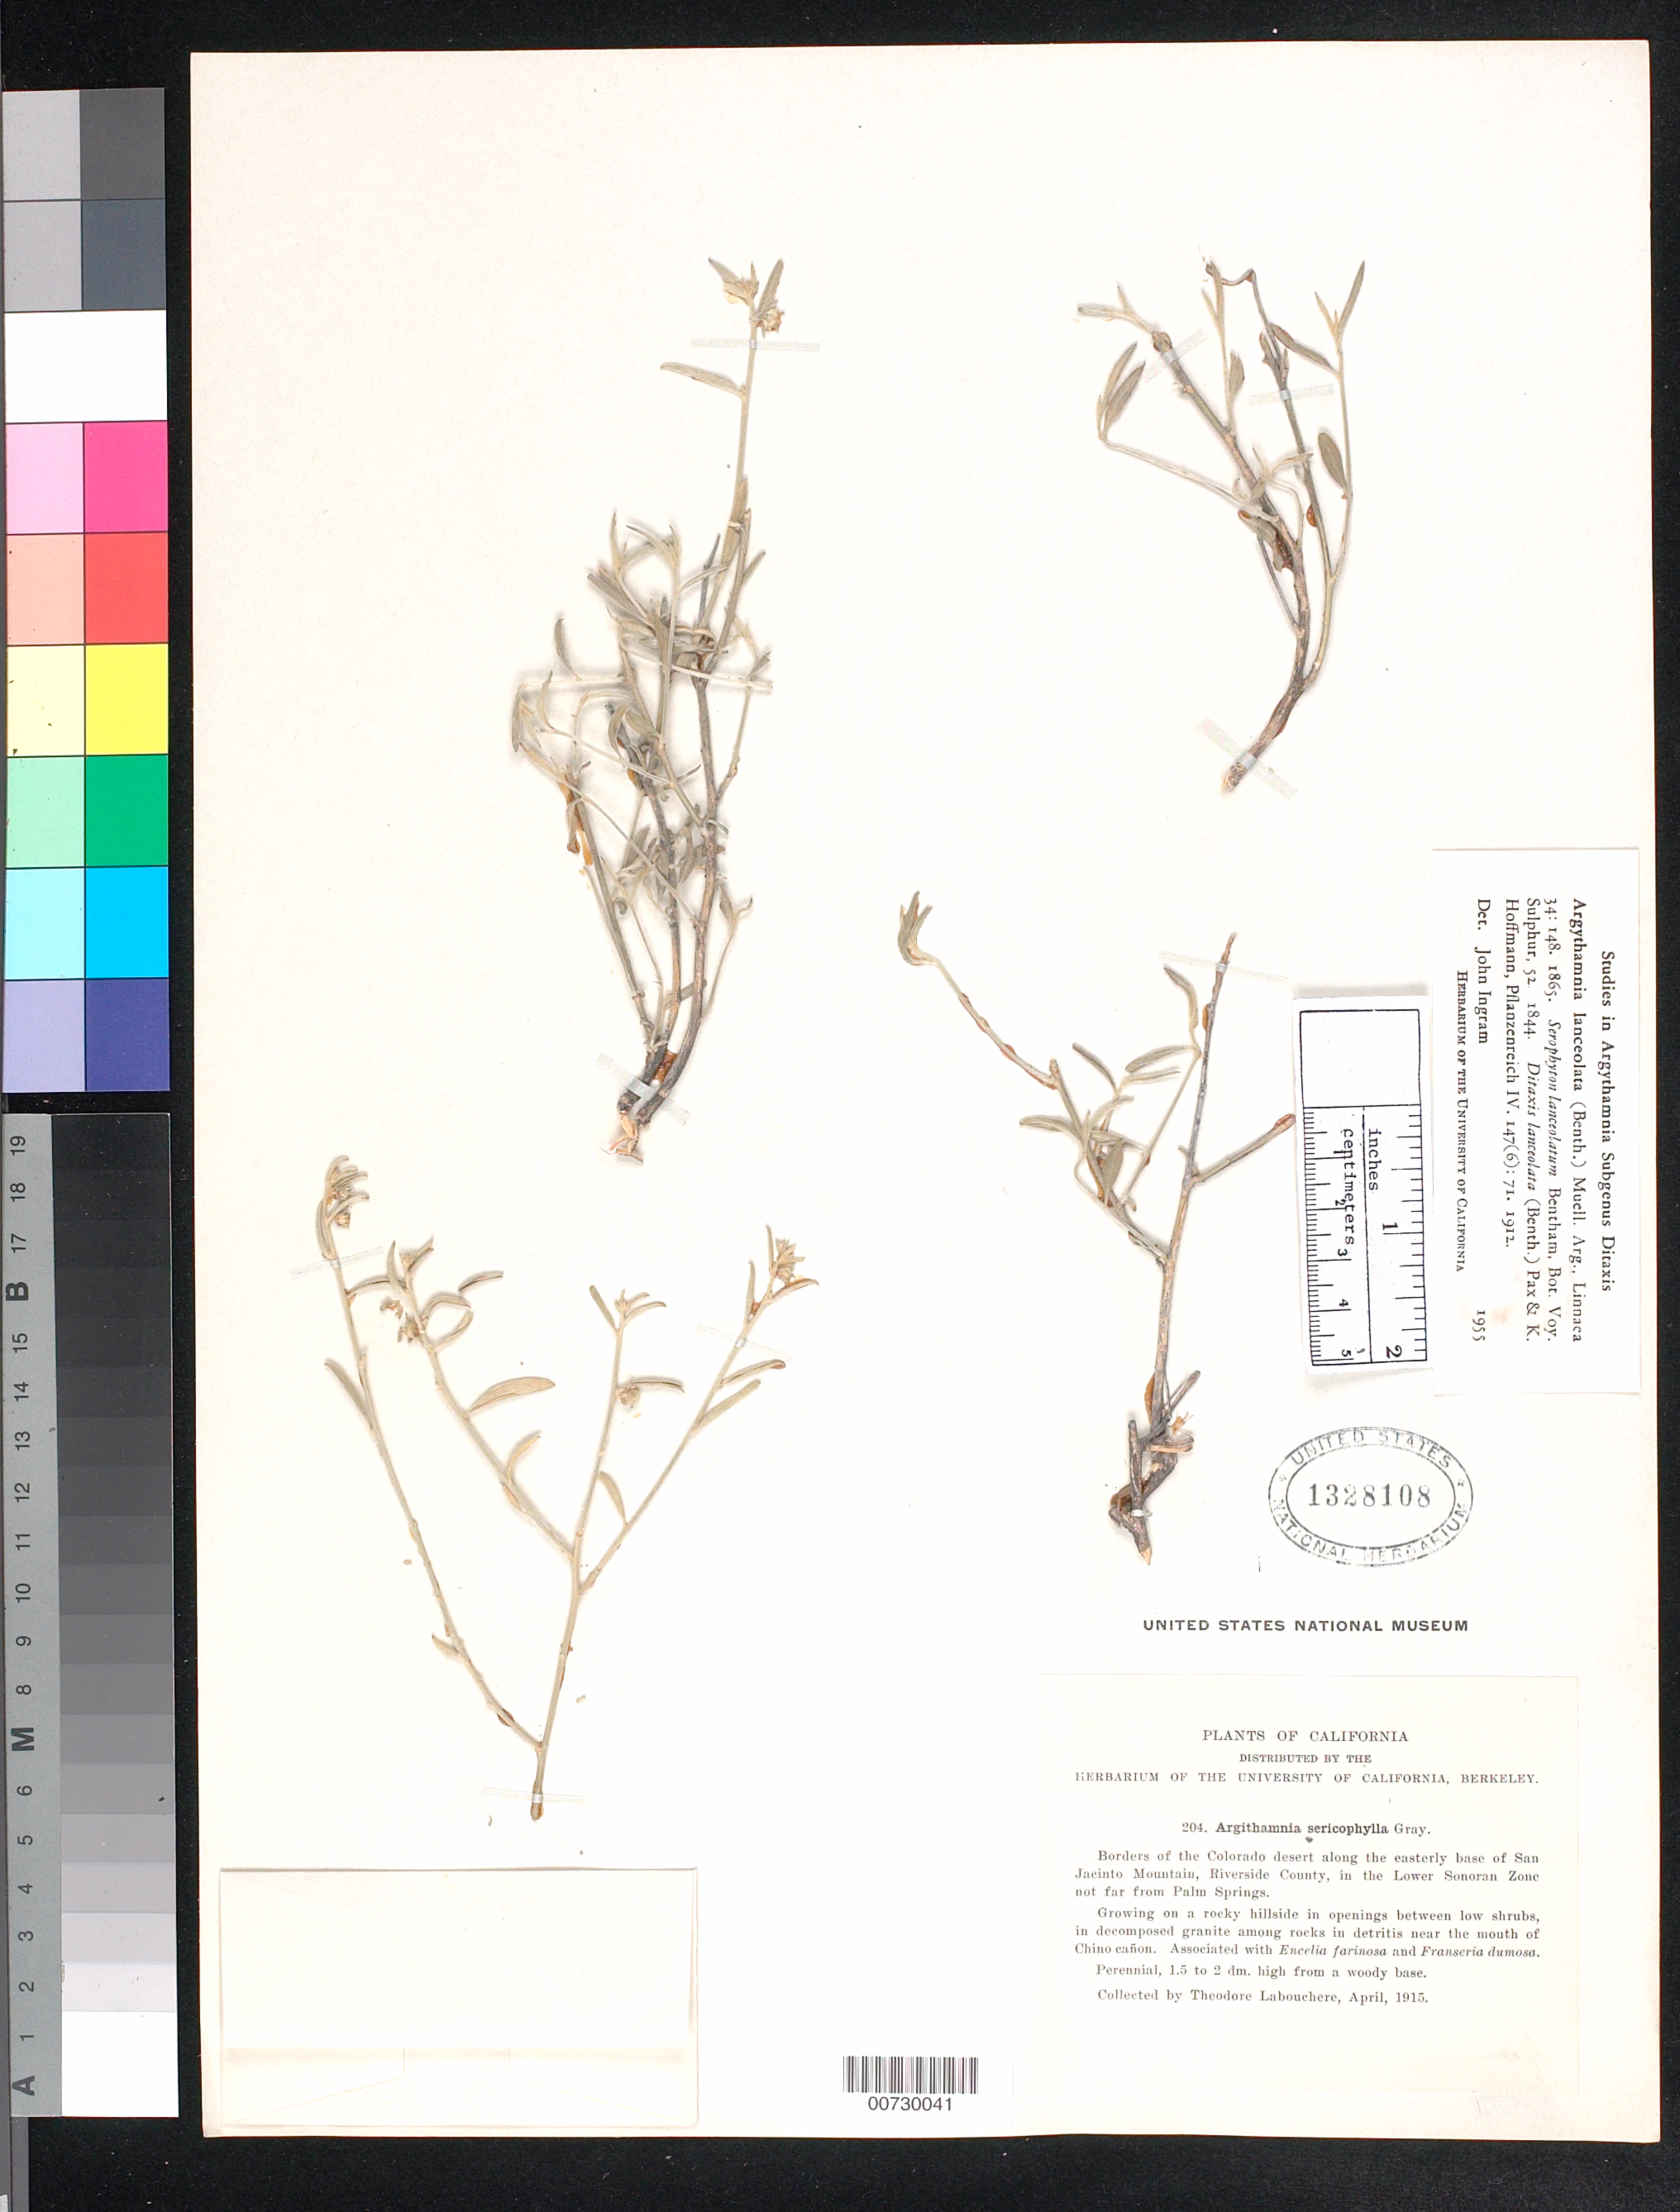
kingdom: Plantae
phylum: Tracheophyta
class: Magnoliopsida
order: Malpighiales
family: Euphorbiaceae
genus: Argythamnia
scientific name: Argythamnia lanceolata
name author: (Benth.) Müll. Arg.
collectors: T. Labouchere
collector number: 204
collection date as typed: Apr 1915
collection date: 1915-04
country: United States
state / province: California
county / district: Riverside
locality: Borders of the Colorado Desert along the easterly bse of San Jacinto Mountain, in the Lower Sonoran Zone, not far from Palm Springs.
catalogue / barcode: US 1328108